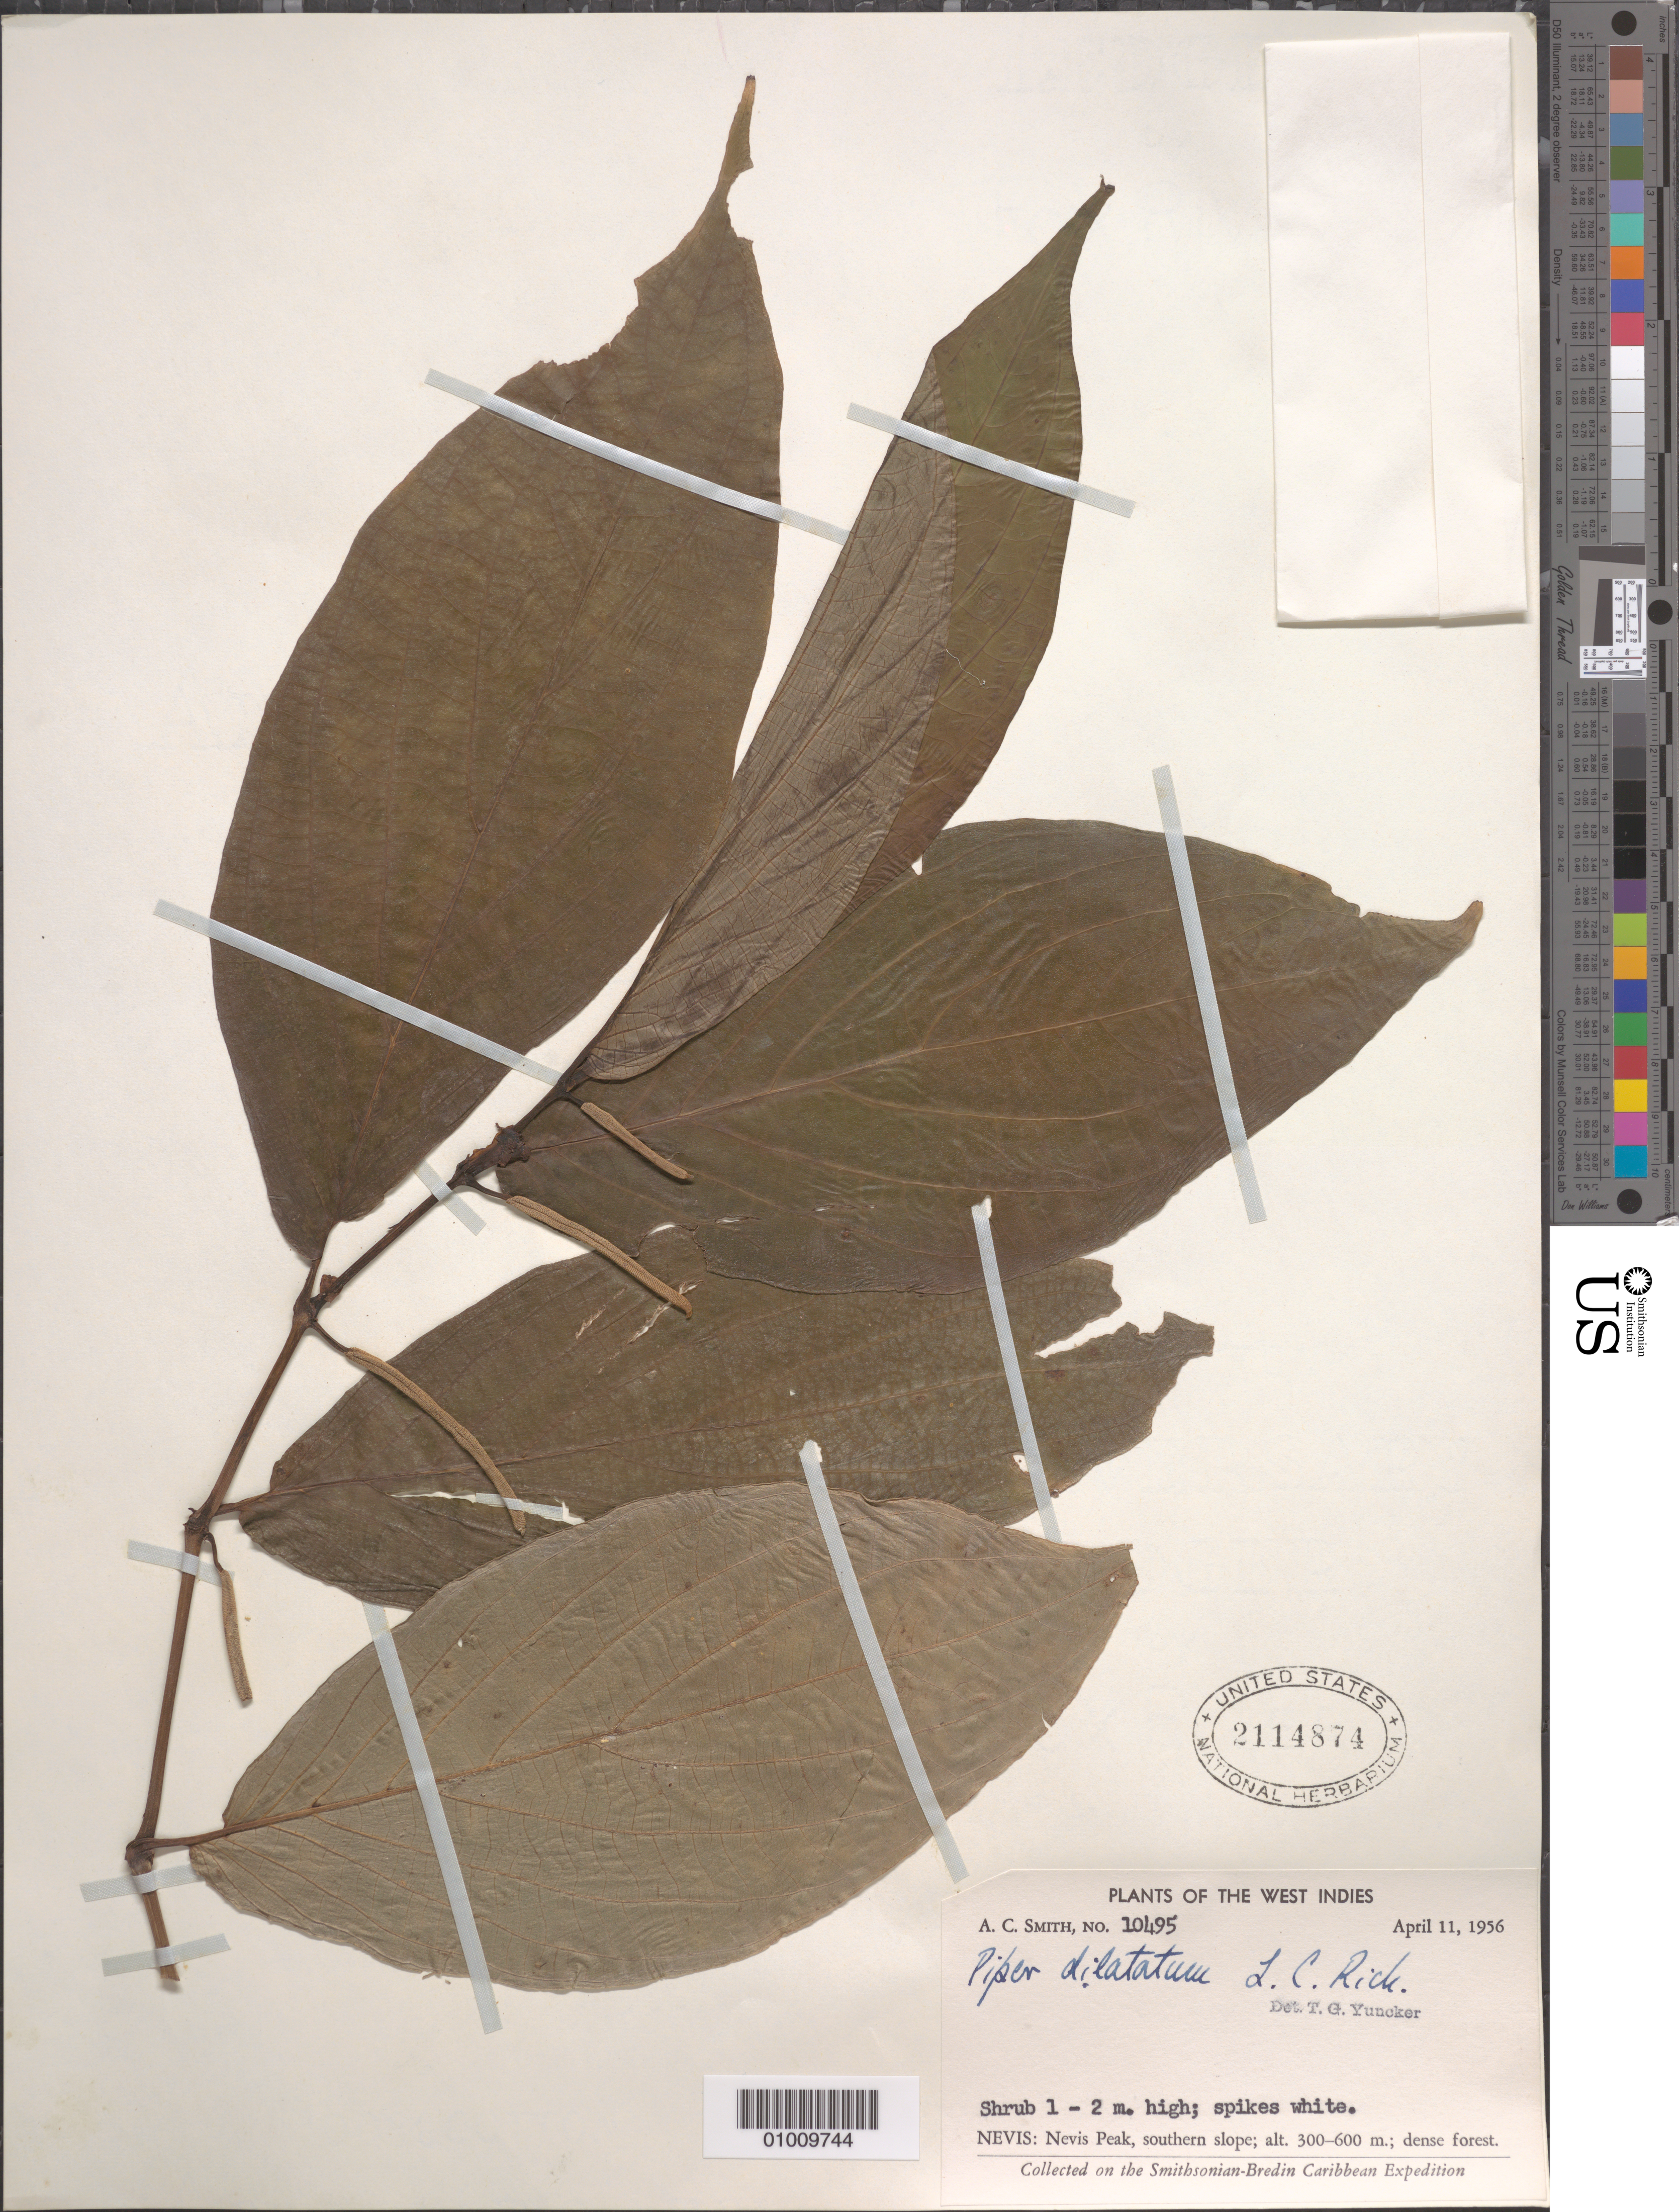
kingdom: Plantae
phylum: Tracheophyta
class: Magnoliopsida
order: Piperales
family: Piperaceae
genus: Piper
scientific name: Piper dilatatum var. dilatatum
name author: Rich.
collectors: A. C. Smith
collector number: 10495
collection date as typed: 11 Apr 1956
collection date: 1956-04-11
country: St. Christopher-Nevis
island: Nevis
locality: Nevis Peak, Southern slope. Dense forest.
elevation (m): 300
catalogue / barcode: US 2114874